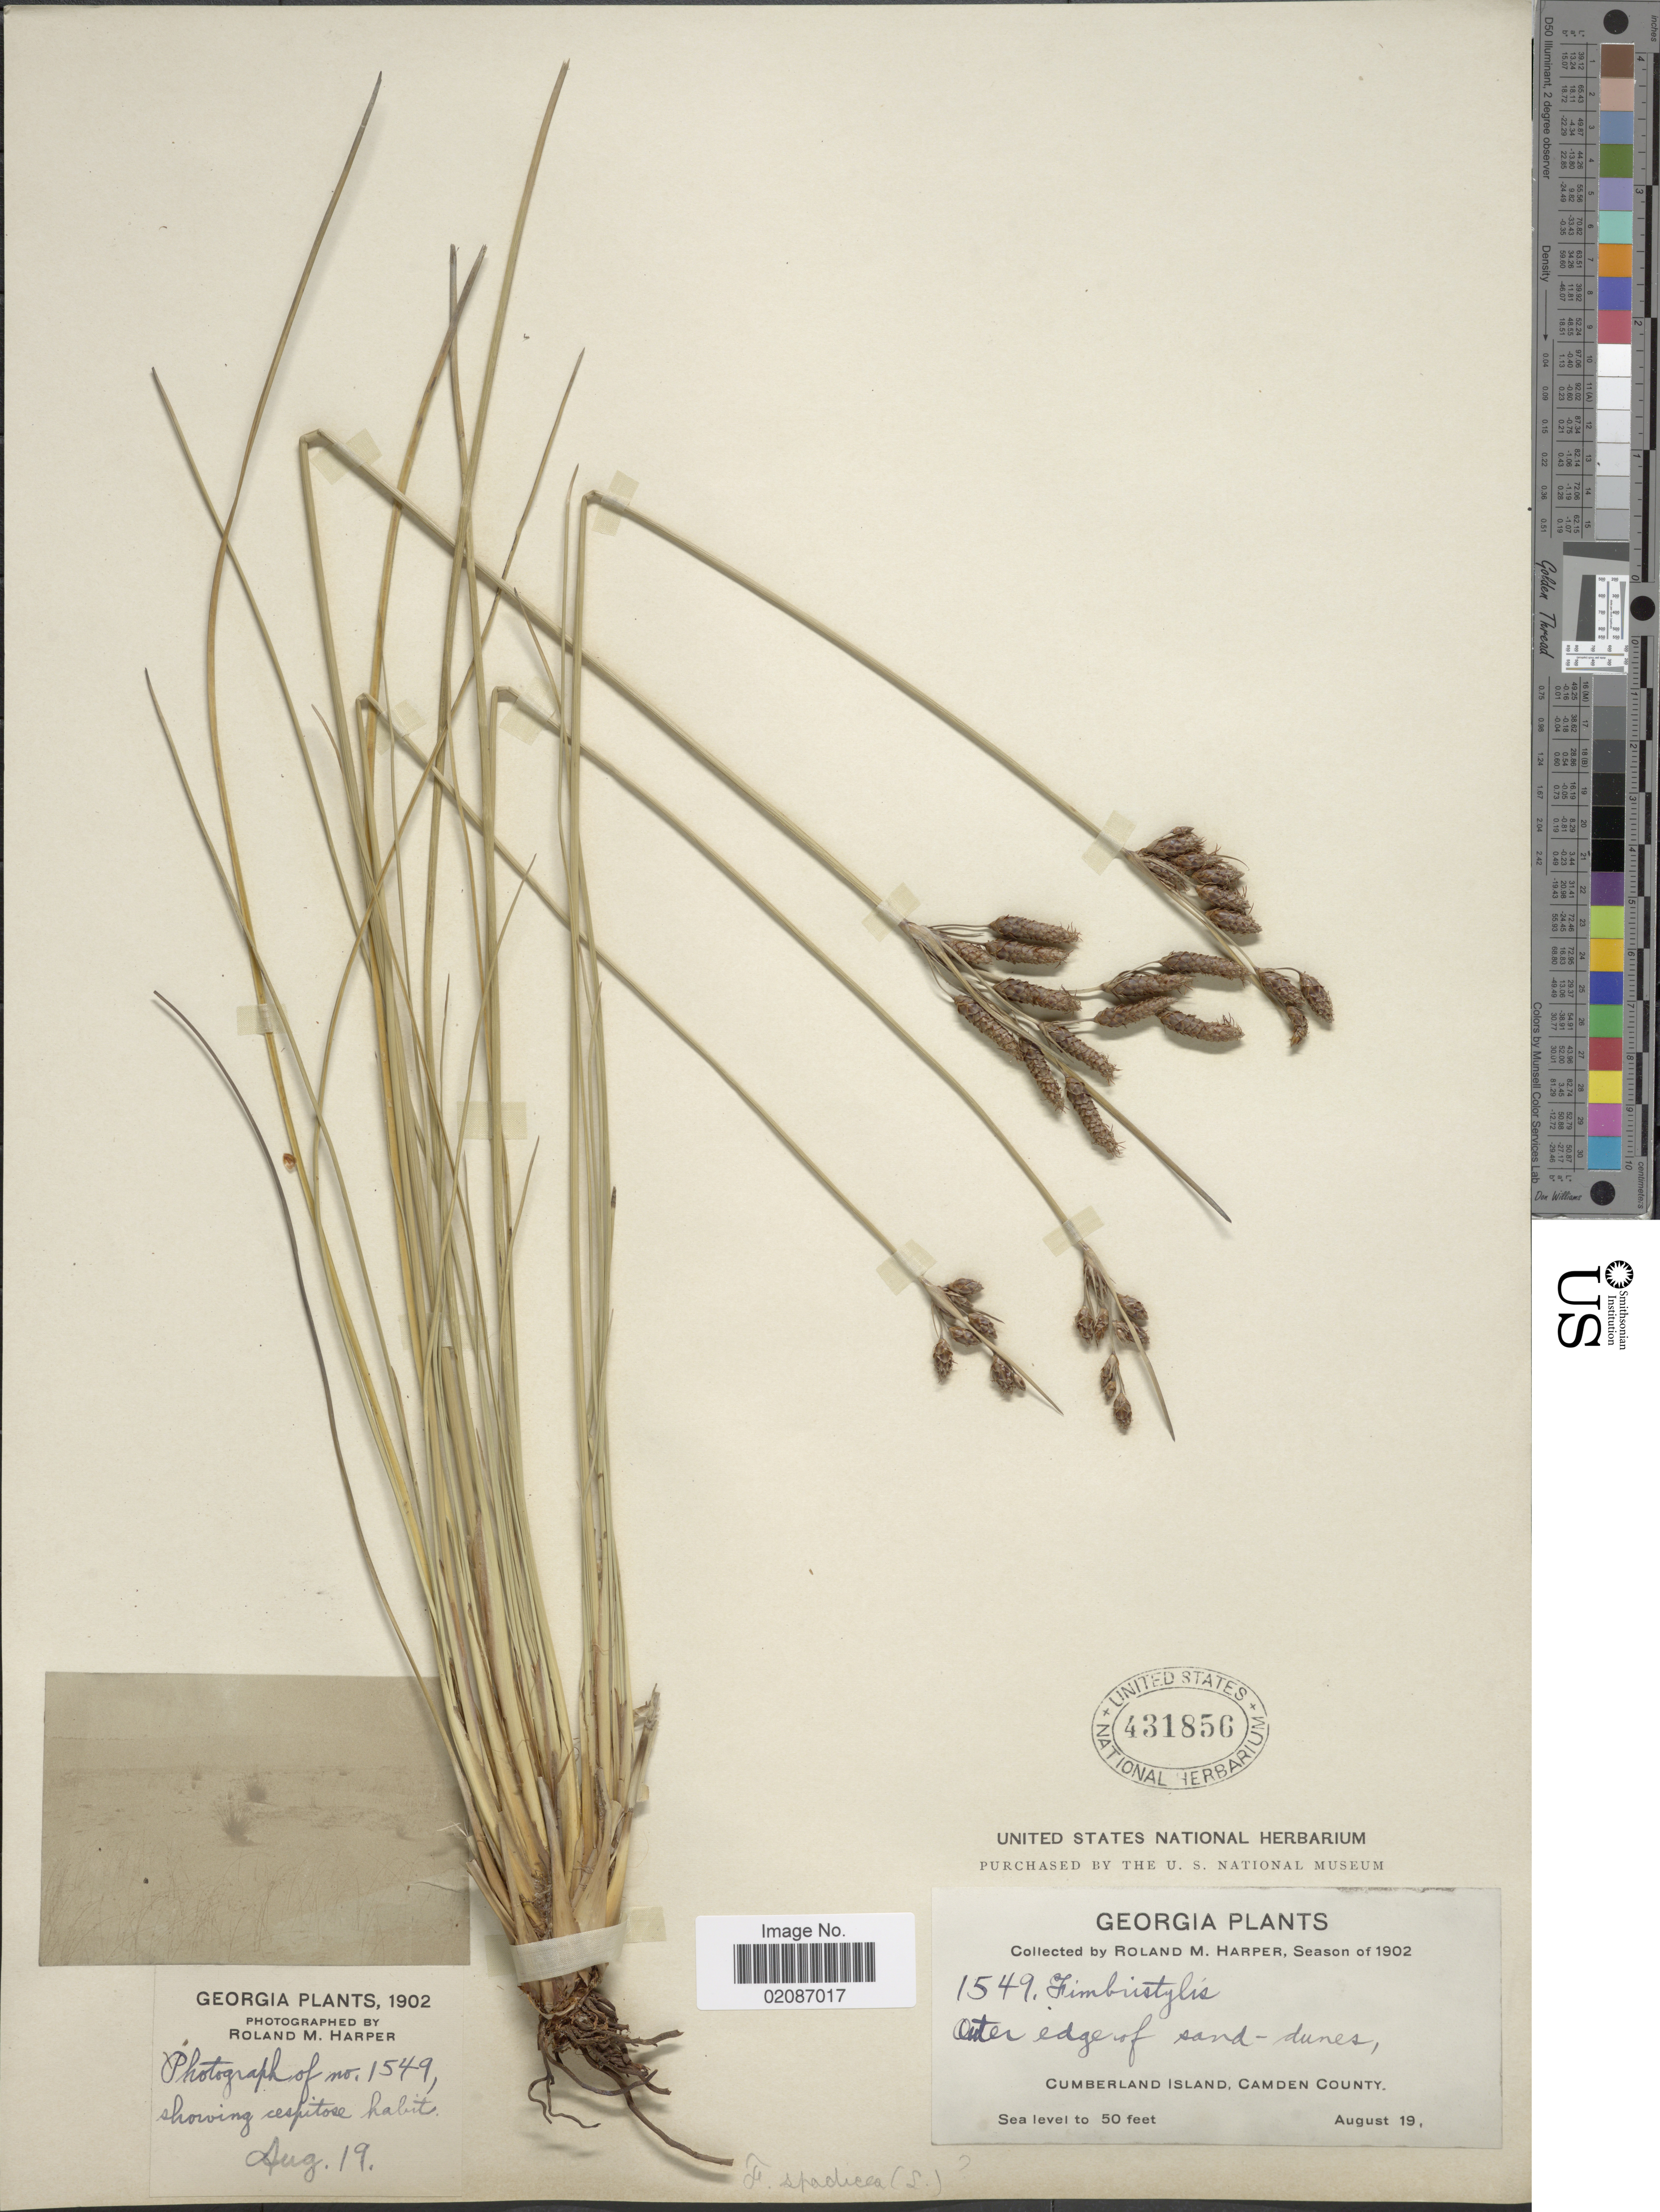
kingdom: Plantae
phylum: Tracheophyta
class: Liliopsida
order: Poales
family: Cyperaceae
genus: Fimbristylis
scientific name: Fimbristylis spadicea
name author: (L.) Vahl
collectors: R. M. Harper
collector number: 1549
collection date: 1902-08-19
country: United States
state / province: Georgia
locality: Cumberland Island, Camden County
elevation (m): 15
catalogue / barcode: US 431856